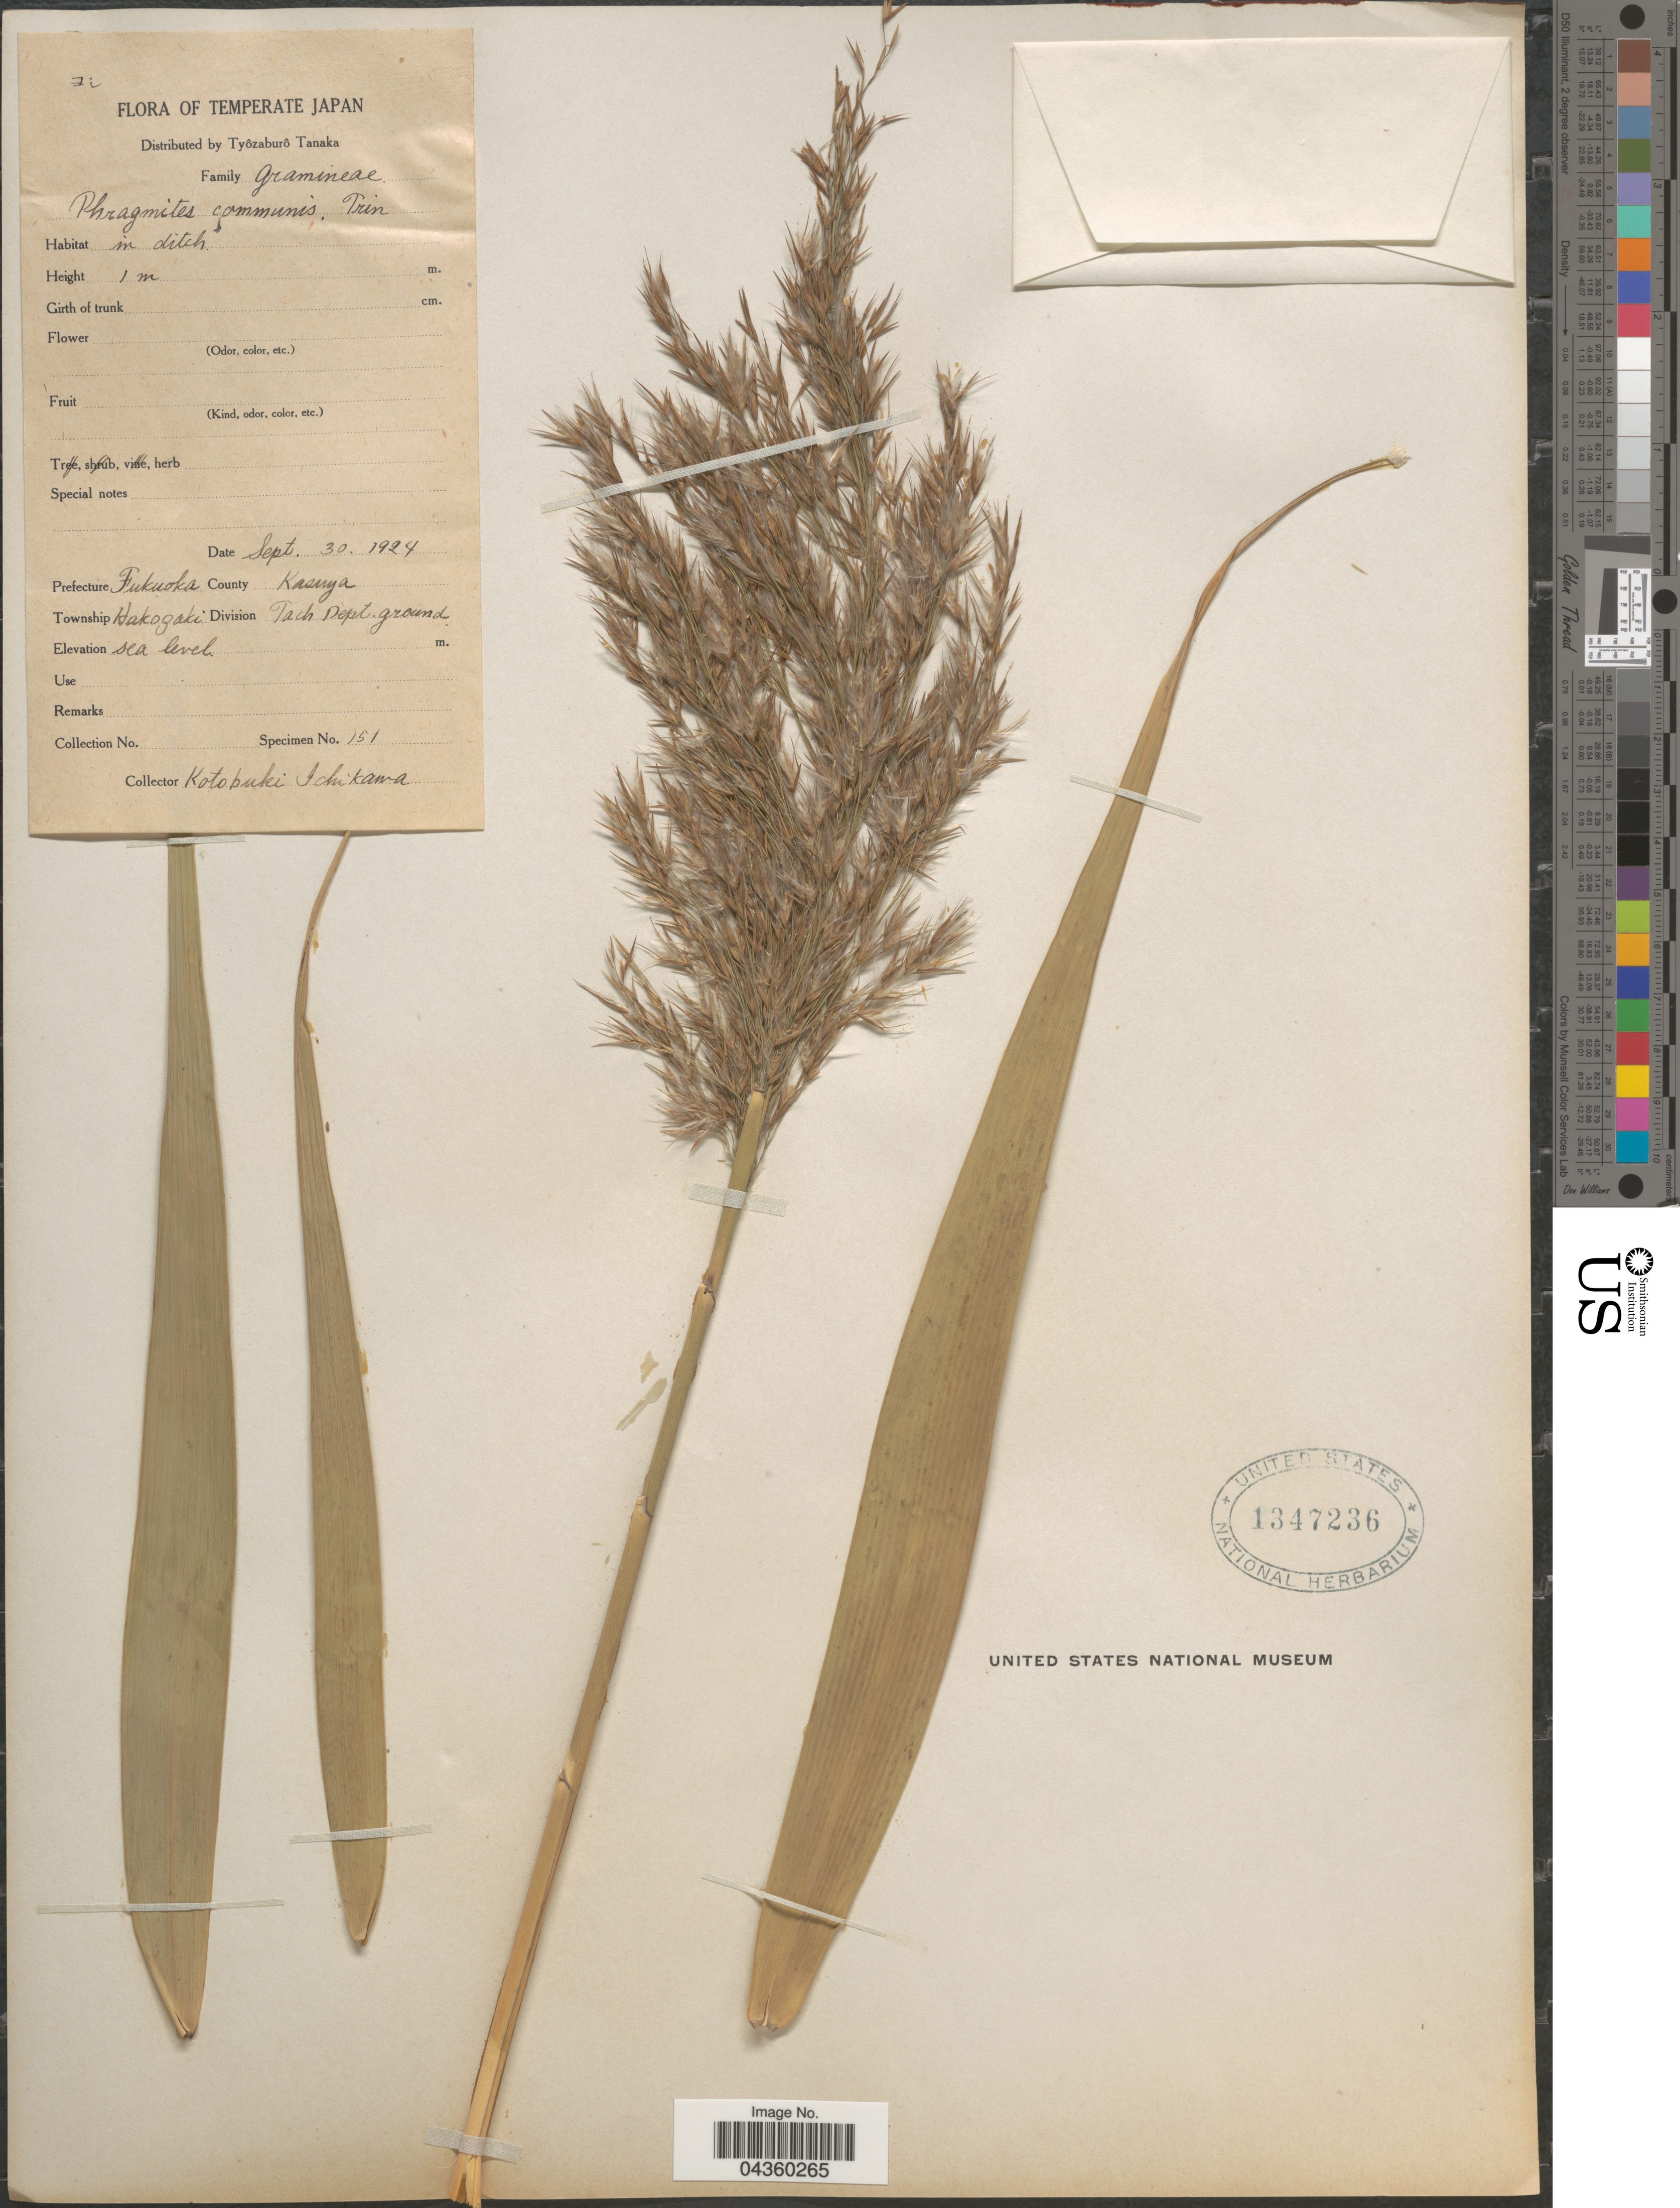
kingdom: Plantae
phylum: Tracheophyta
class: Liliopsida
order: Poales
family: Poaceae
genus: Phragmites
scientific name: Phragmites australis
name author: (Cav.) Trin. ex Steud.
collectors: K. Ichikawa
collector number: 151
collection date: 1924-09-30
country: Japan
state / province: Hukuoka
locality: Temperate Japan. Prefecture Fukuoka. County Kasuya. Township Hakozaki. Division Tach Dept. ground.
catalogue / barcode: US 1347236